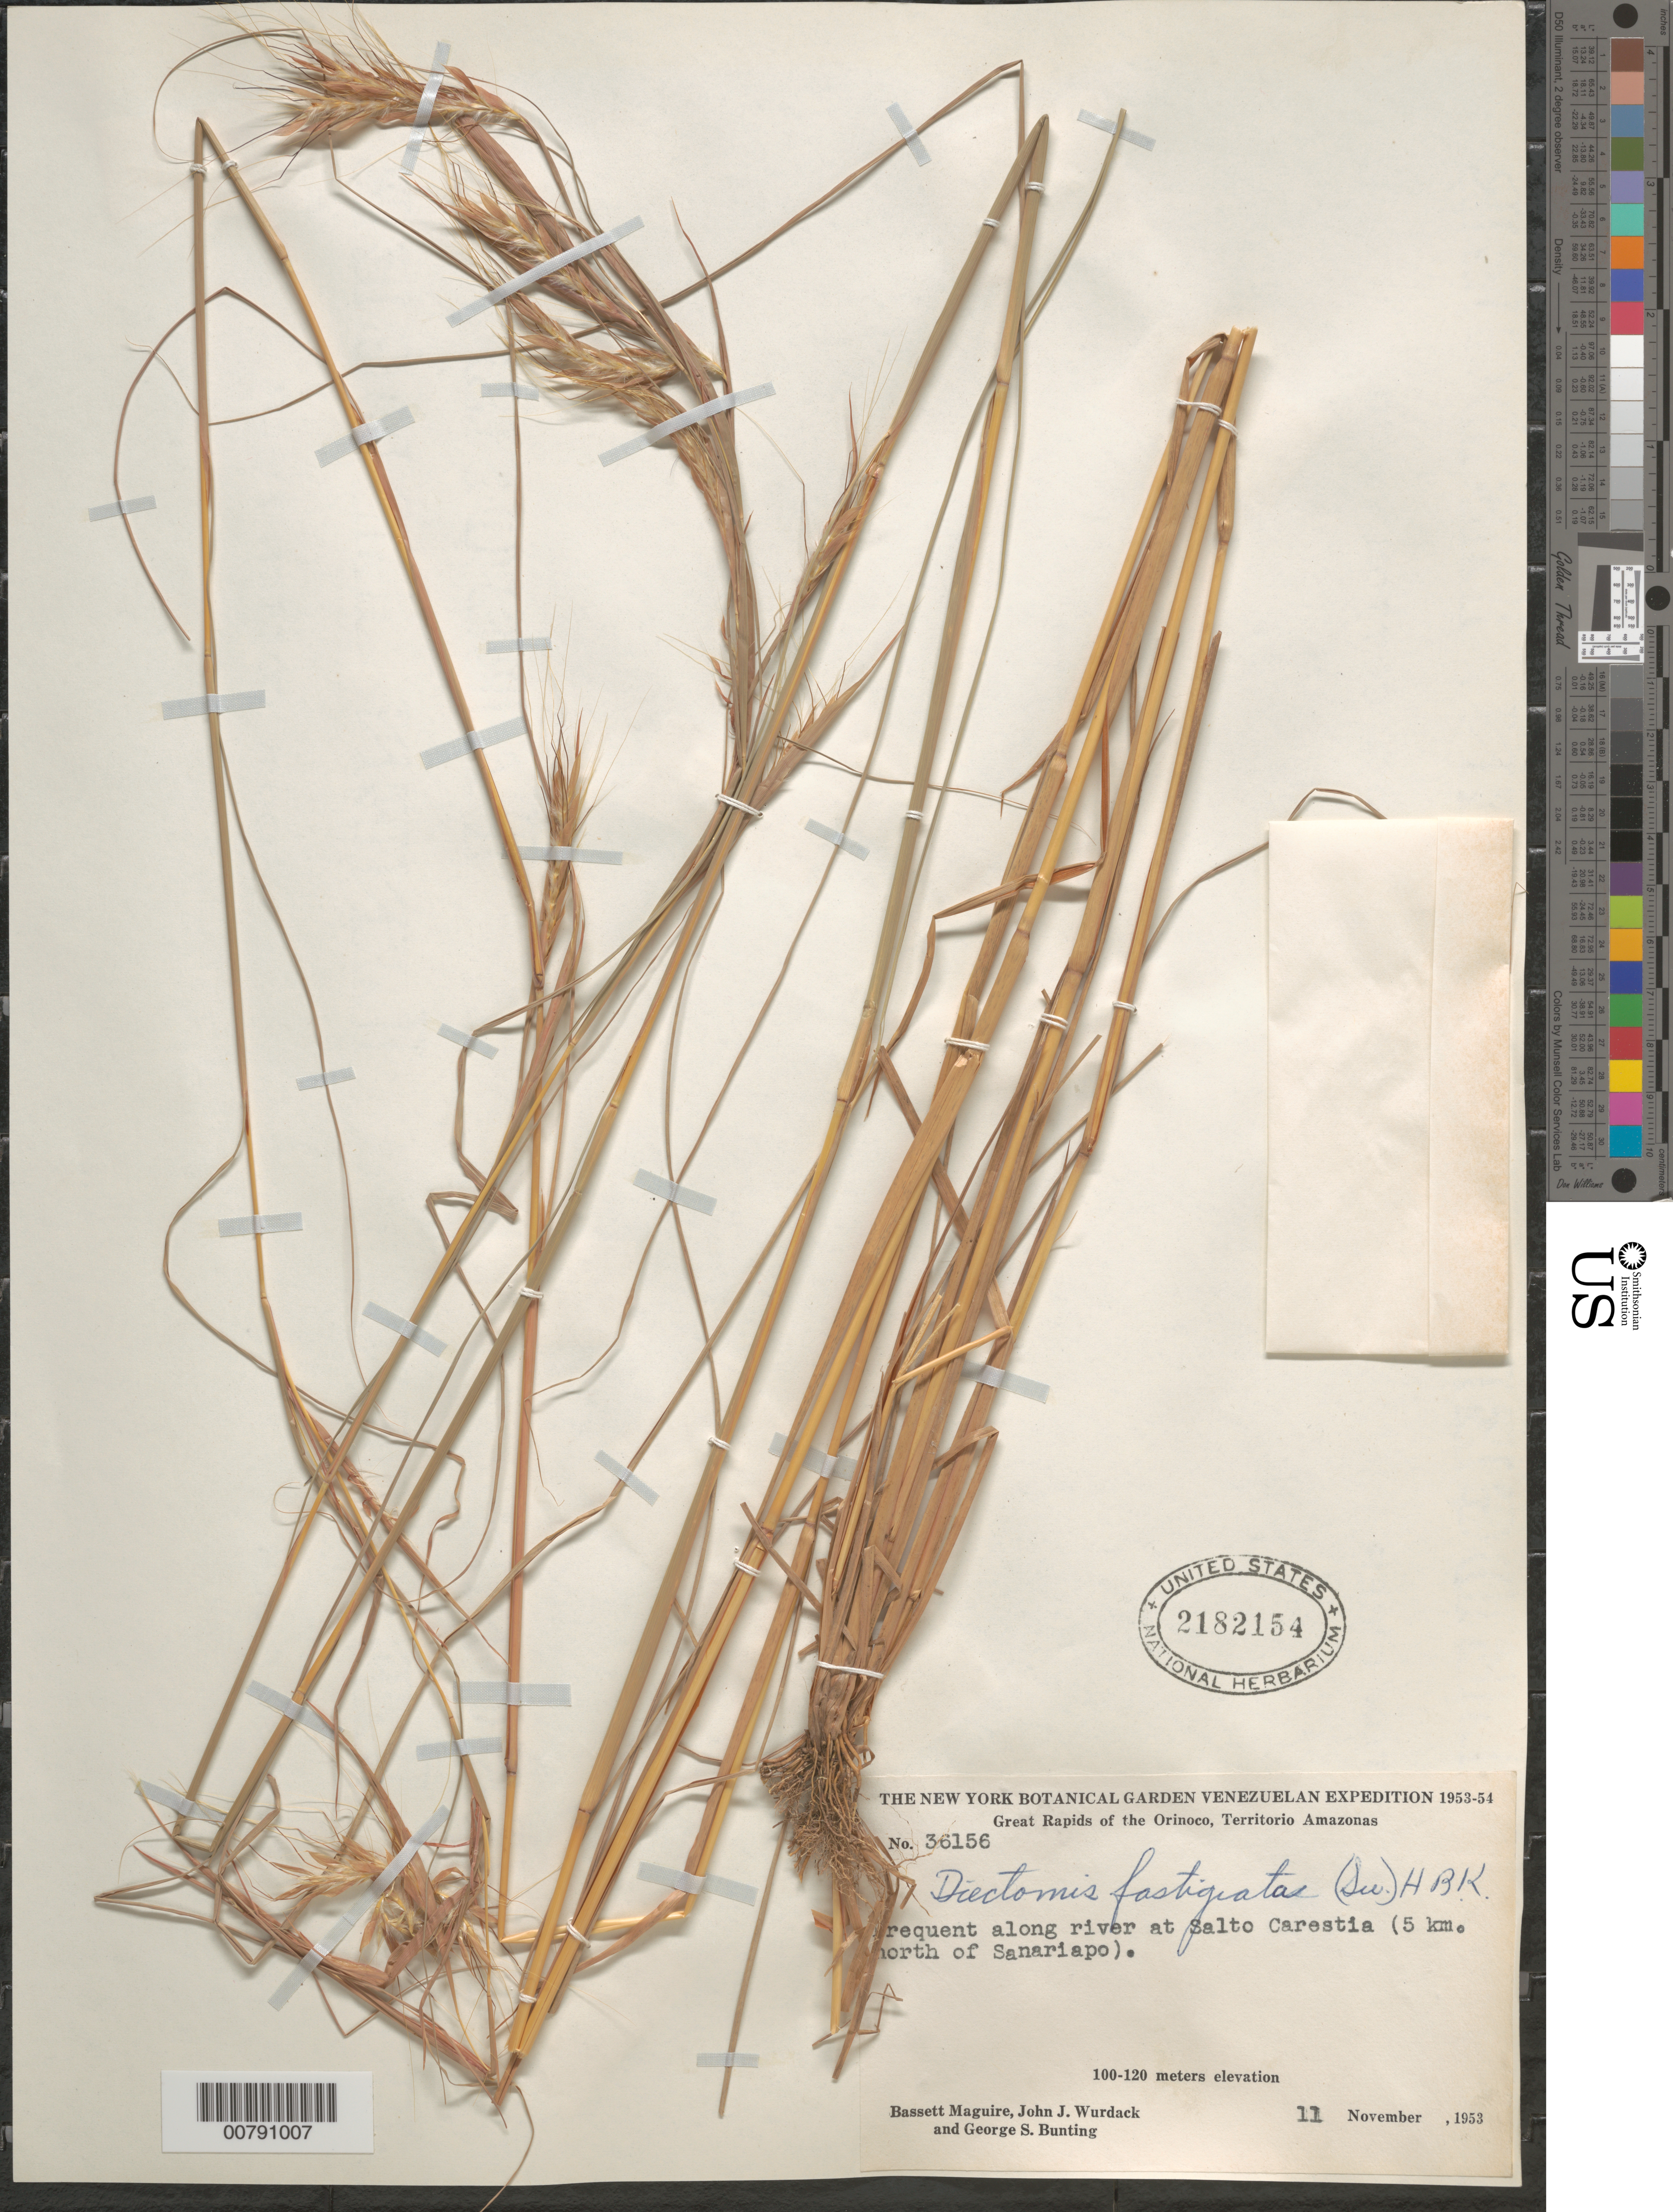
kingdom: Plantae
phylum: Tracheophyta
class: Liliopsida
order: Poales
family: Poaceae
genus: Diectomis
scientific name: Diectomis fastigiata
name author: (Sw.) P. Beauv.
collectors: B. Maguire, J. J. Wurdack & G. S. Bunting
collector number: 36156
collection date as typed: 11-Nov-53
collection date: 1953-11-11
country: Venezuela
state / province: Amazonas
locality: Sanariapo, road to Salto Cerestia, 5 km N of Sanariapo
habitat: Along river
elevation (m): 100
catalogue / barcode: US 2182154